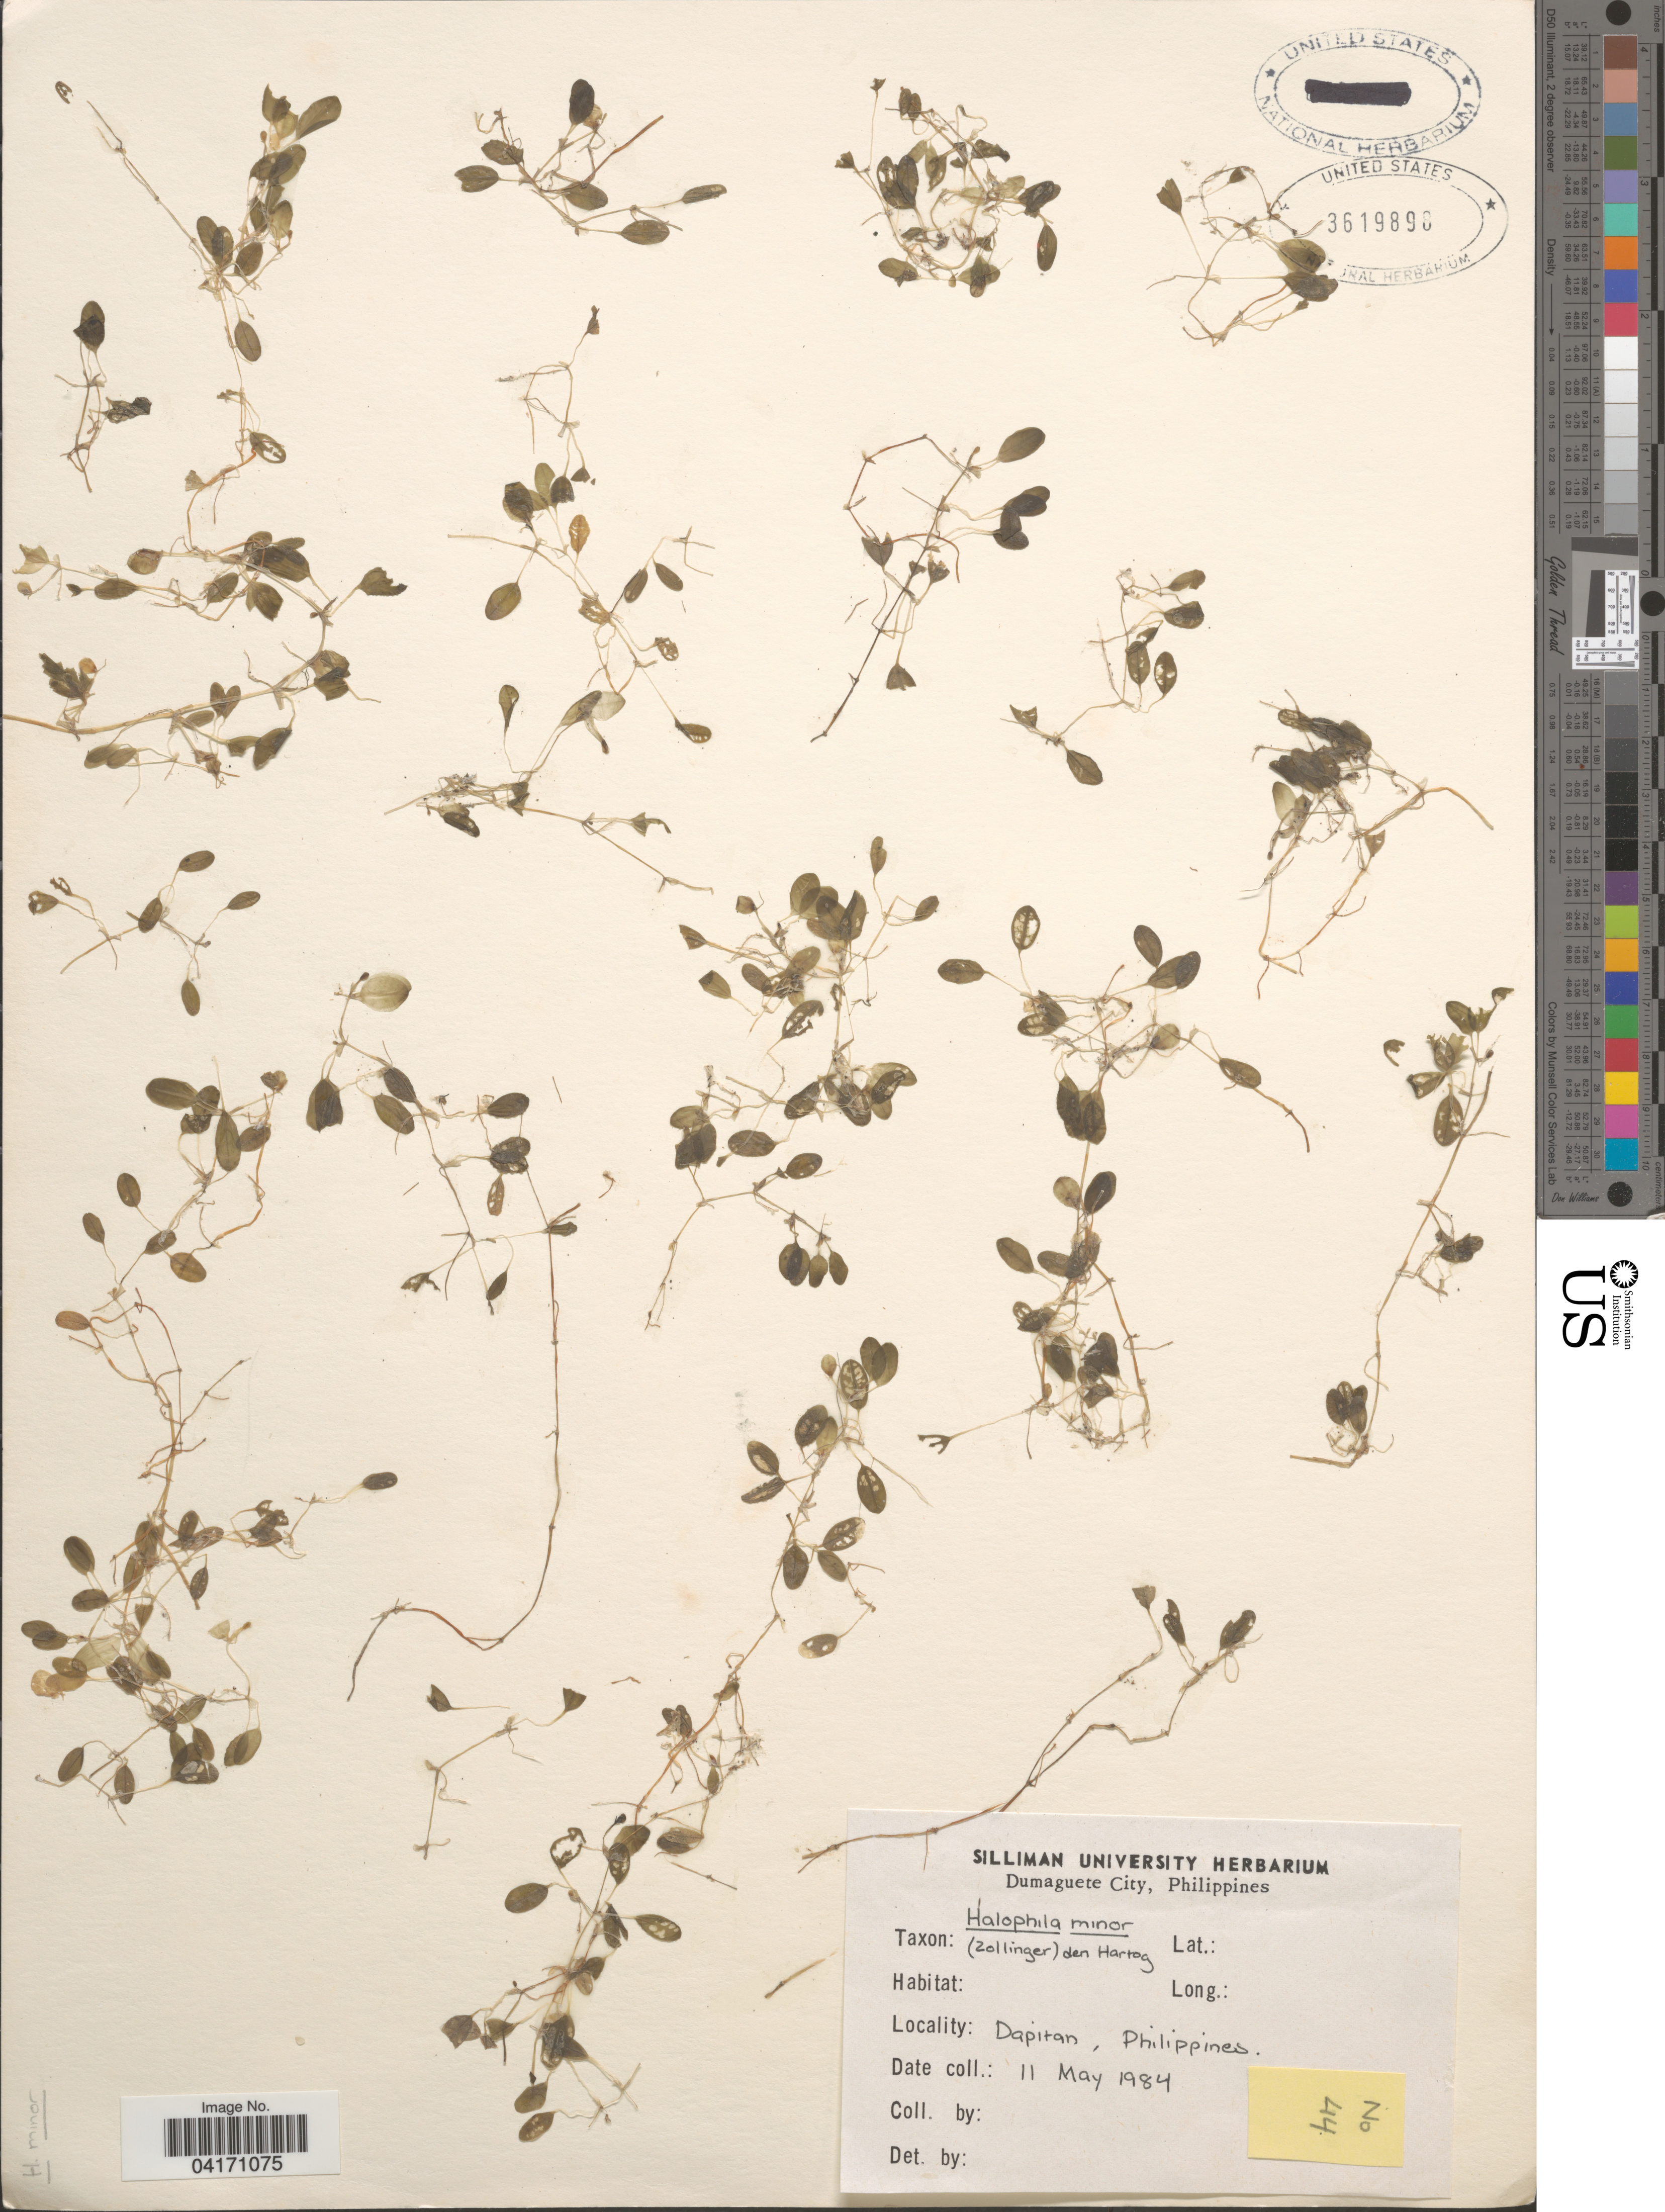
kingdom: Plantae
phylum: Tracheophyta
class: Liliopsida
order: Alismatales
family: Hydrocharitaceae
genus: Halophila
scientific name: Halophila minor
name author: (Zoll.) Hartog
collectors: Ex herb. Silliman University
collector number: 44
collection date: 1984-05-11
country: Philippines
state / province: Zamboanga Peninsula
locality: Dapitan.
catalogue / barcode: US 3619898